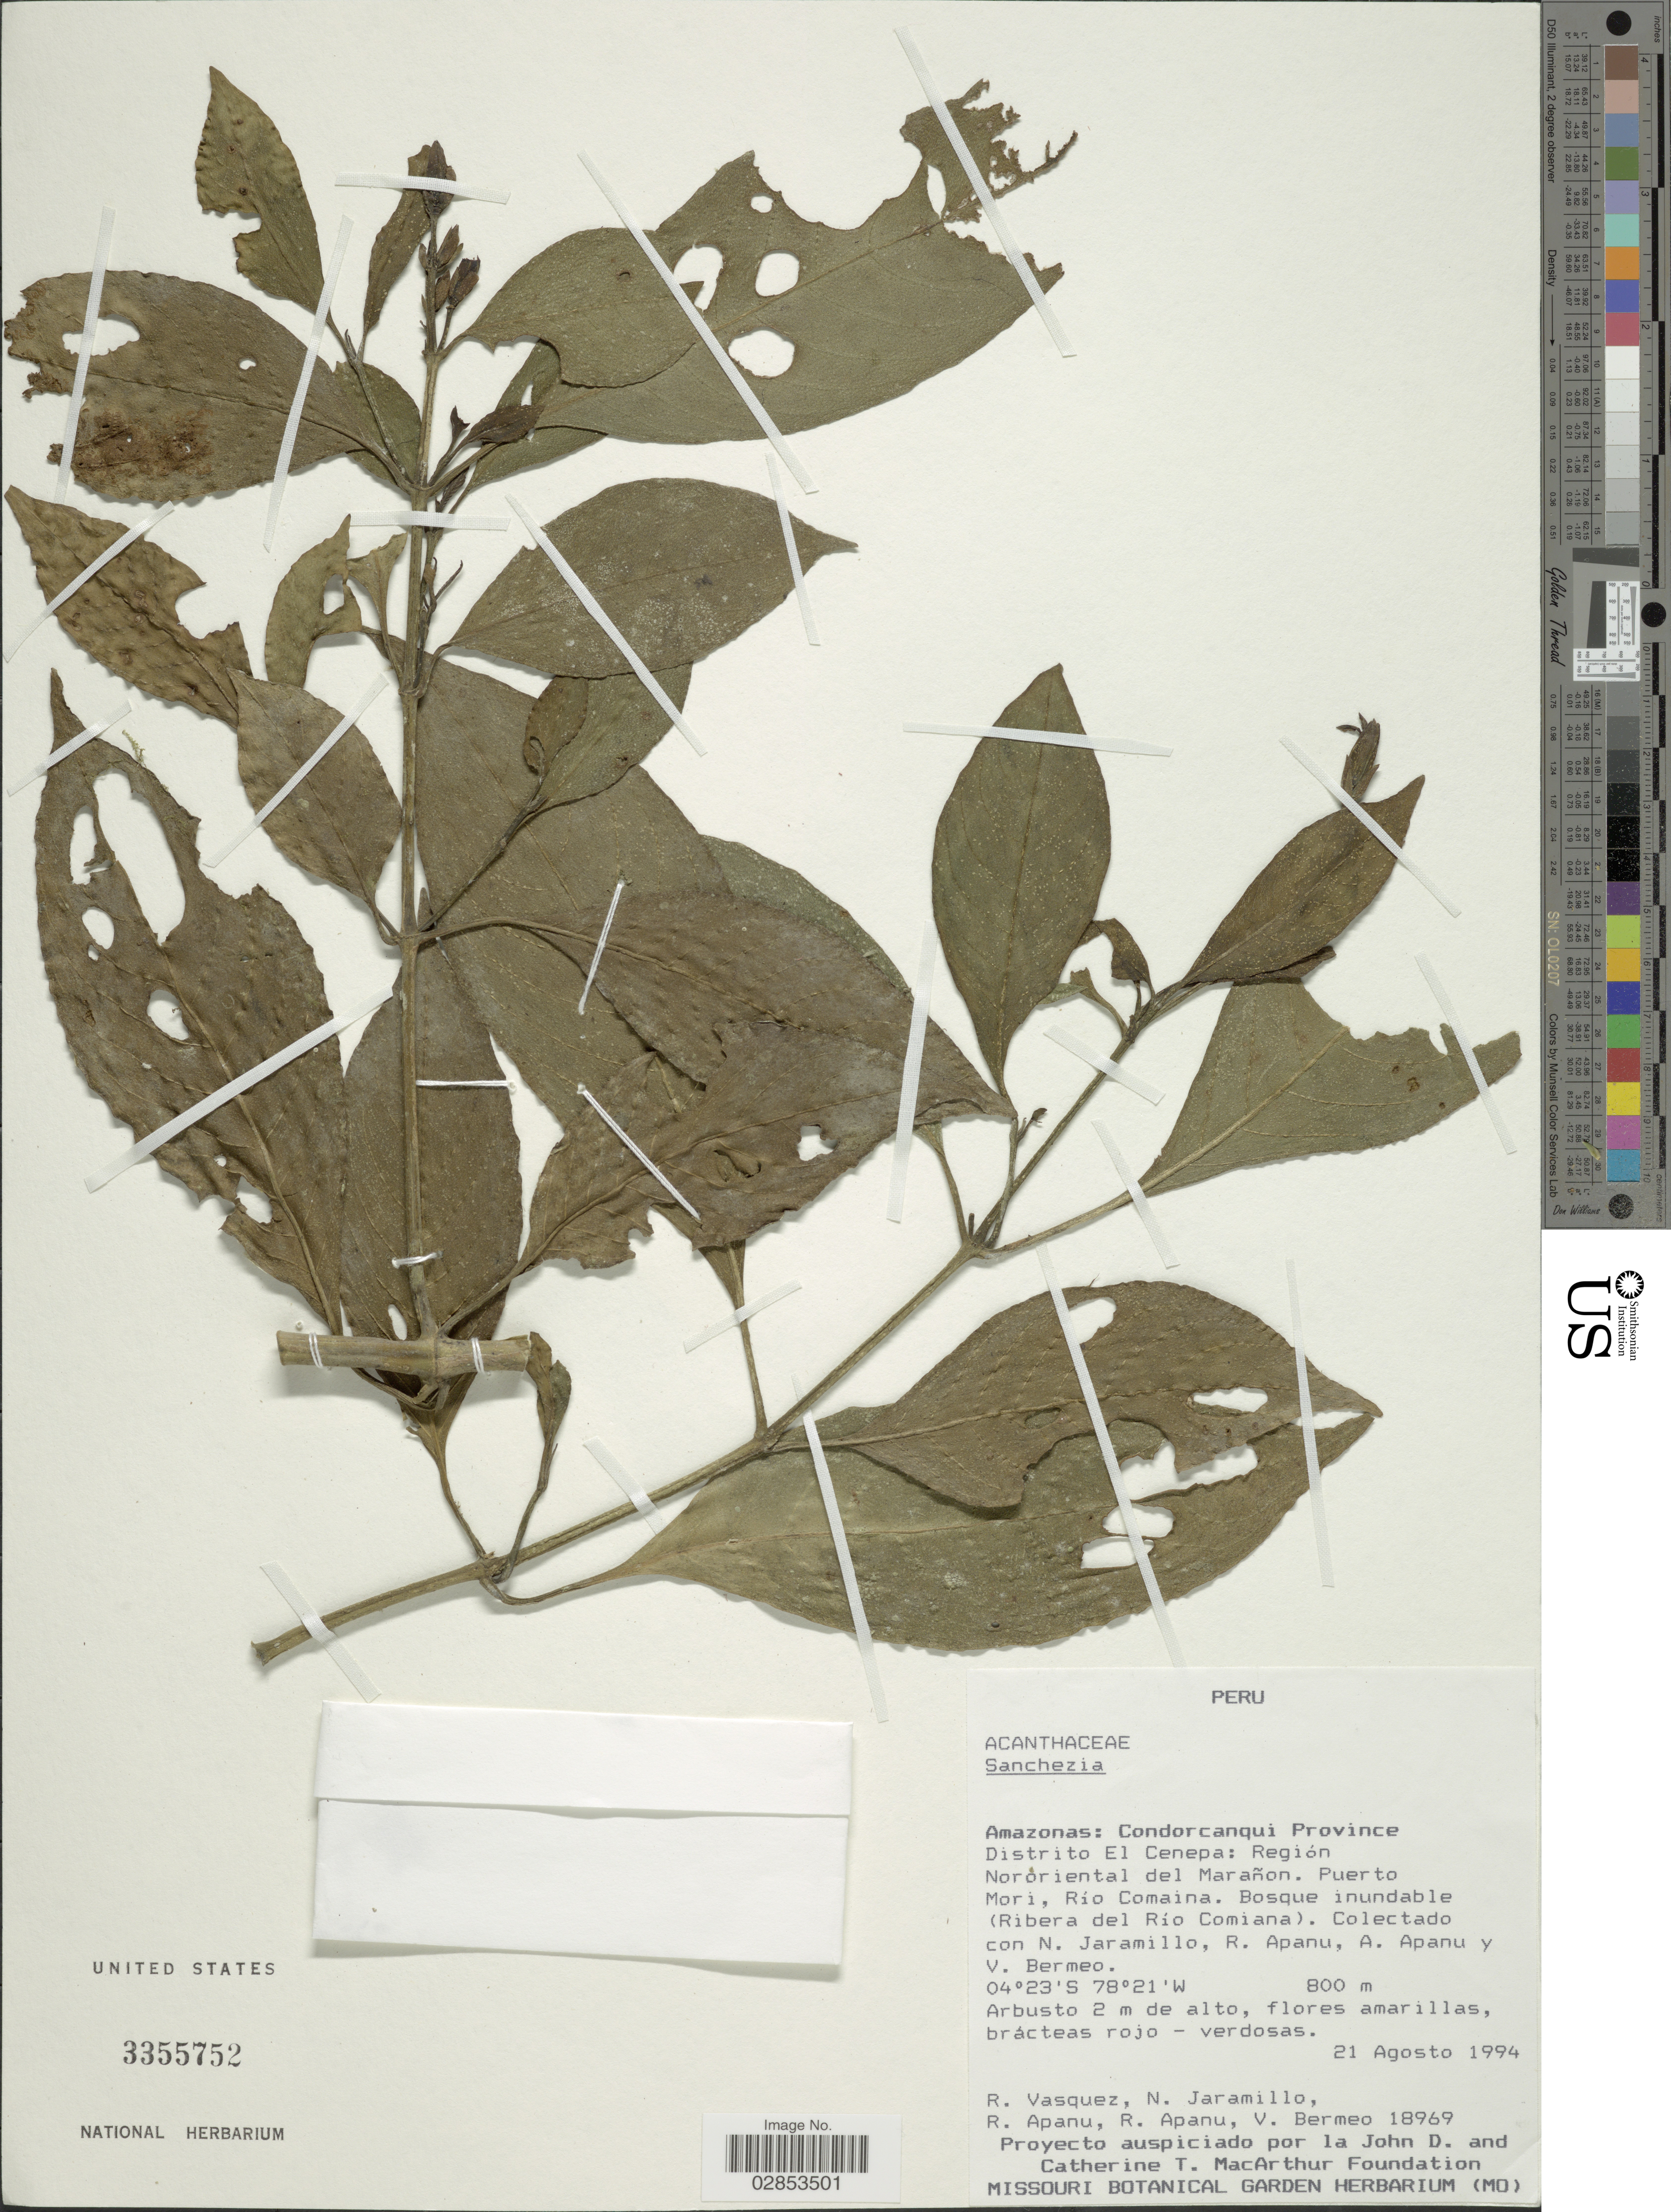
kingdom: Plantae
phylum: Tracheophyta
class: Magnoliopsida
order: Lamiales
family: Acanthaceae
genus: Sanchezia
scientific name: Sanchezia sp.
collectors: R. Vasquez, N. Jaramillo, R. Apanu, R. Apanu & V. Bermeo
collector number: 18969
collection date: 1994-08-21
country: Peru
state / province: Amazonas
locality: Condorcanqui Province. Distrito El Cenepa: Región Nororiental del Marañon. Puerto Mori, Río Comaina. Bosque inundable (Ribera del Río Comiana).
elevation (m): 800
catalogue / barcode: US 3355752